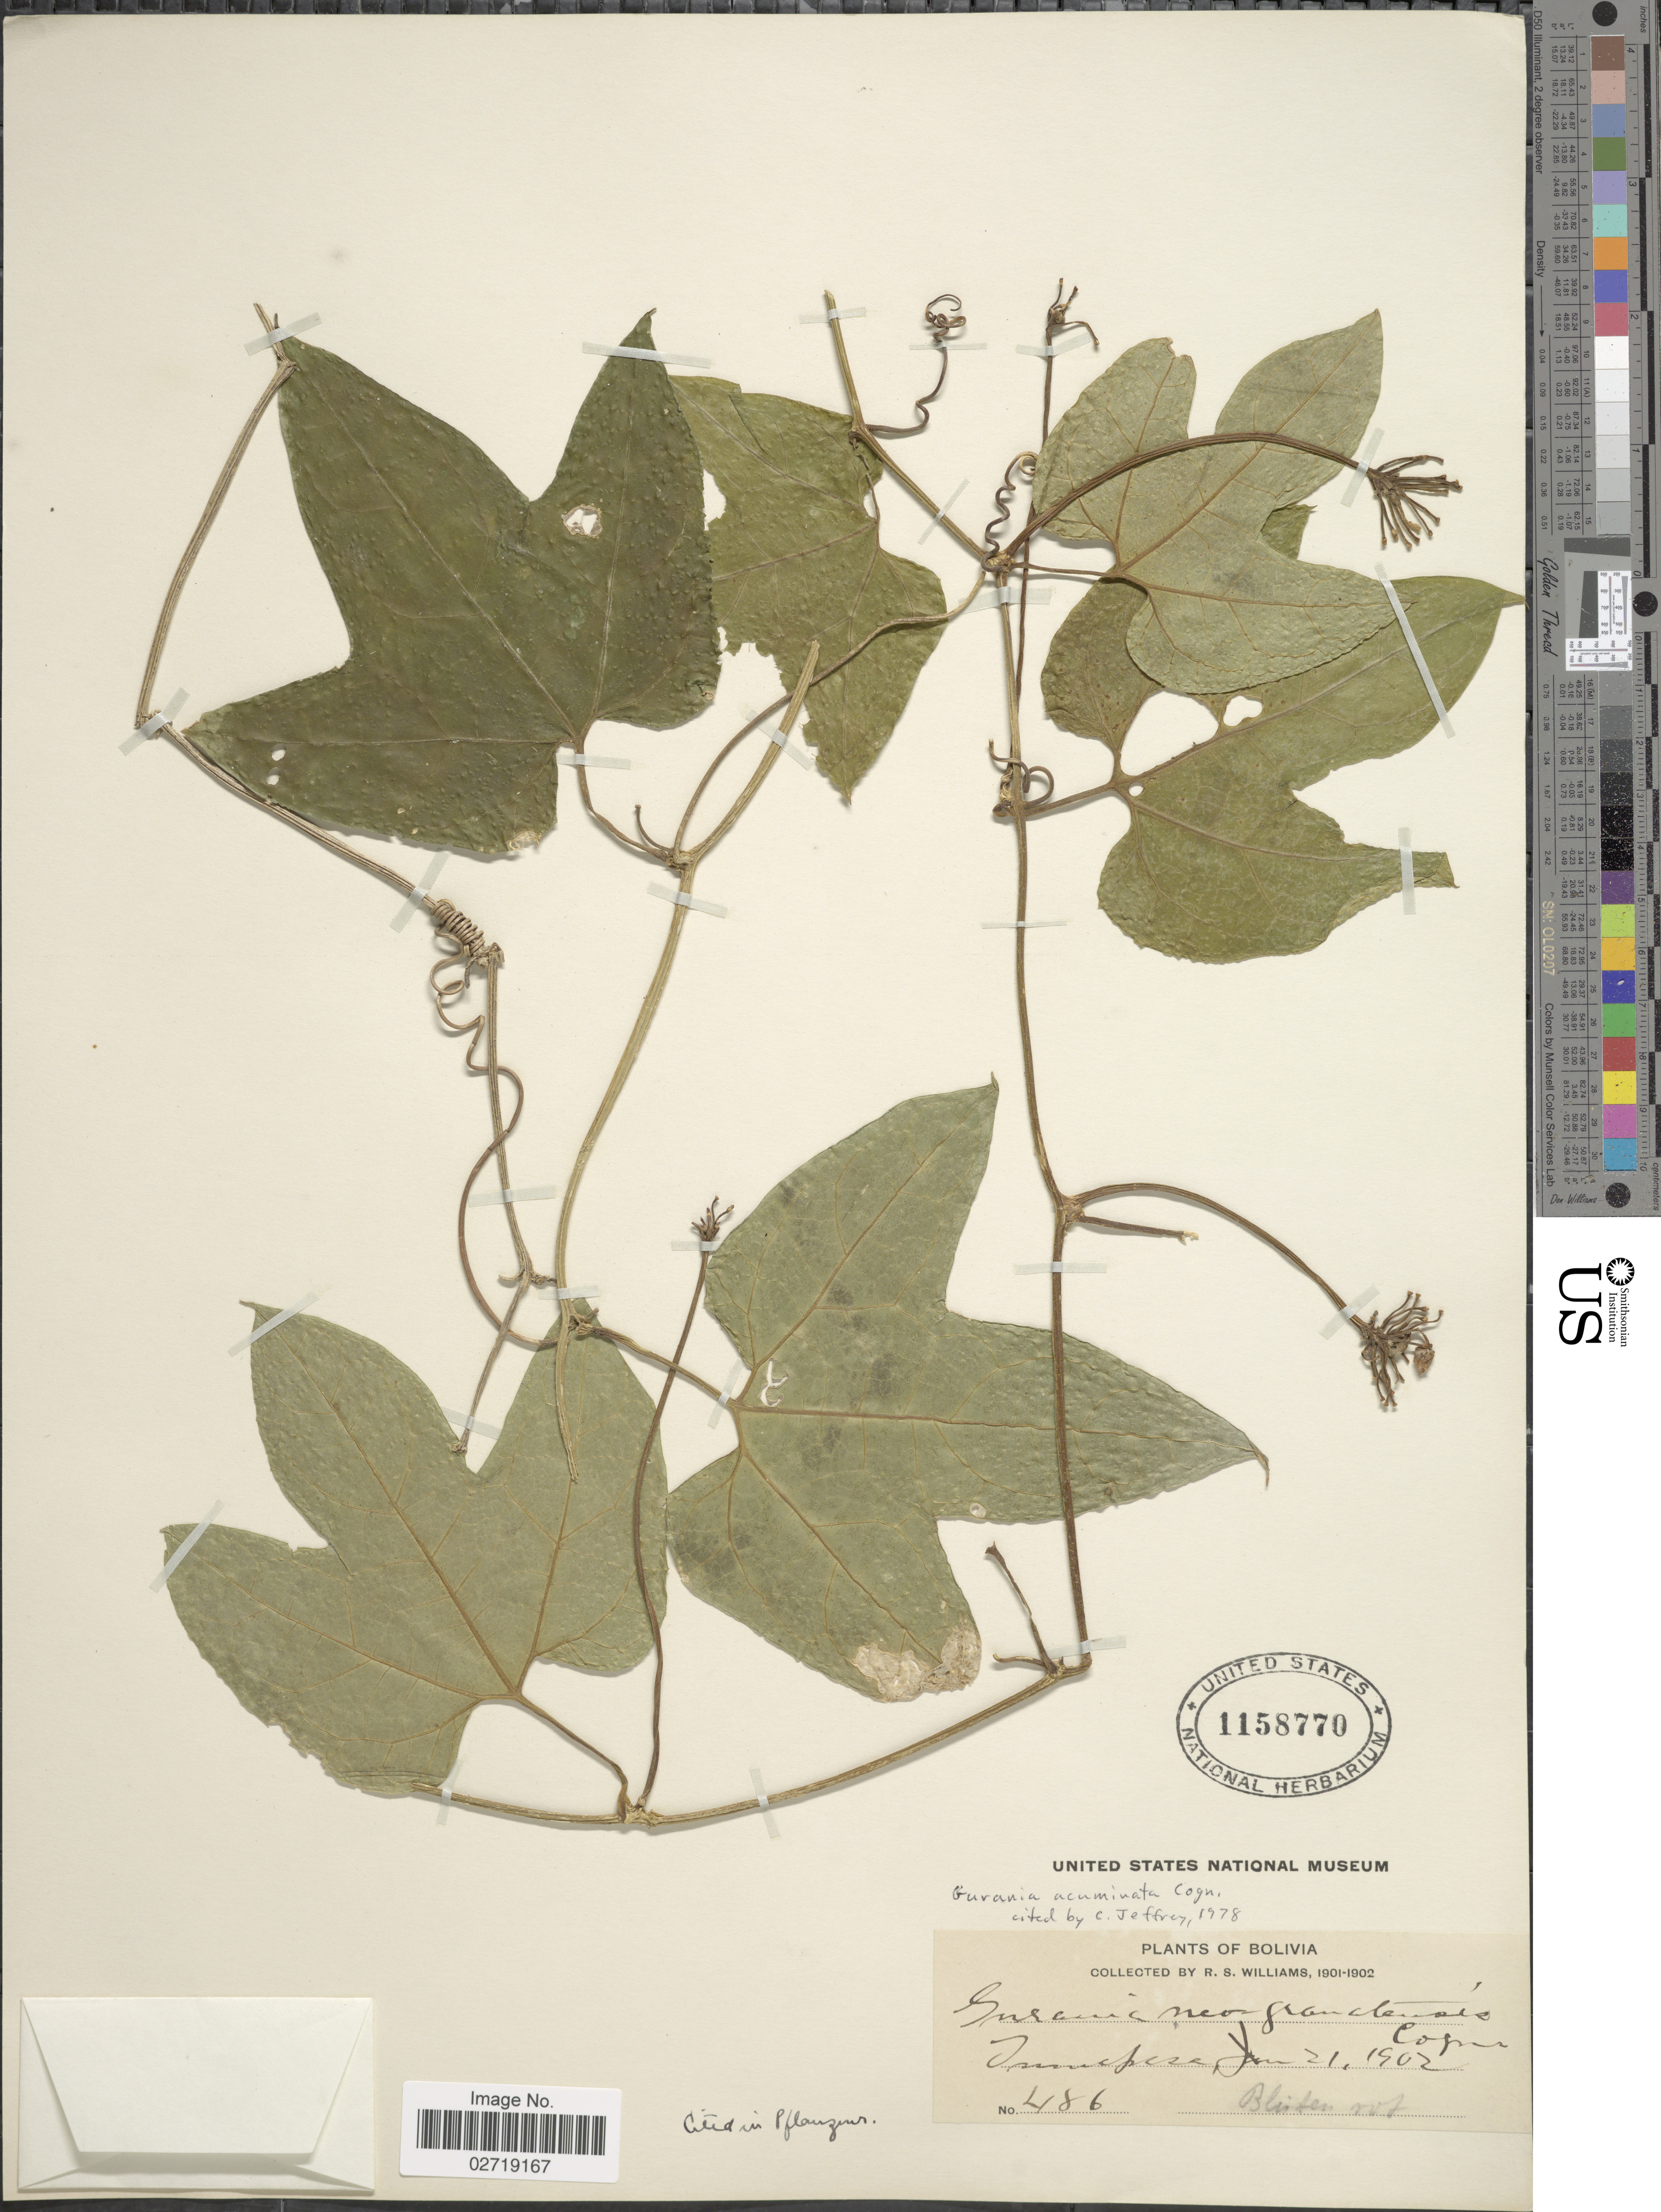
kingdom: Plantae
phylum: Tracheophyta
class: Magnoliopsida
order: Cucurbitales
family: Cucurbitaceae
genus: Gurania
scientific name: Gurania acuminata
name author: Cogn.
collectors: R. S. Williams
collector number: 486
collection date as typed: Jan 21, 1902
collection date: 1902-01-21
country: Bolivia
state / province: La Paz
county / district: Iturralde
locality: Tumupasa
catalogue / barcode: US 1158770